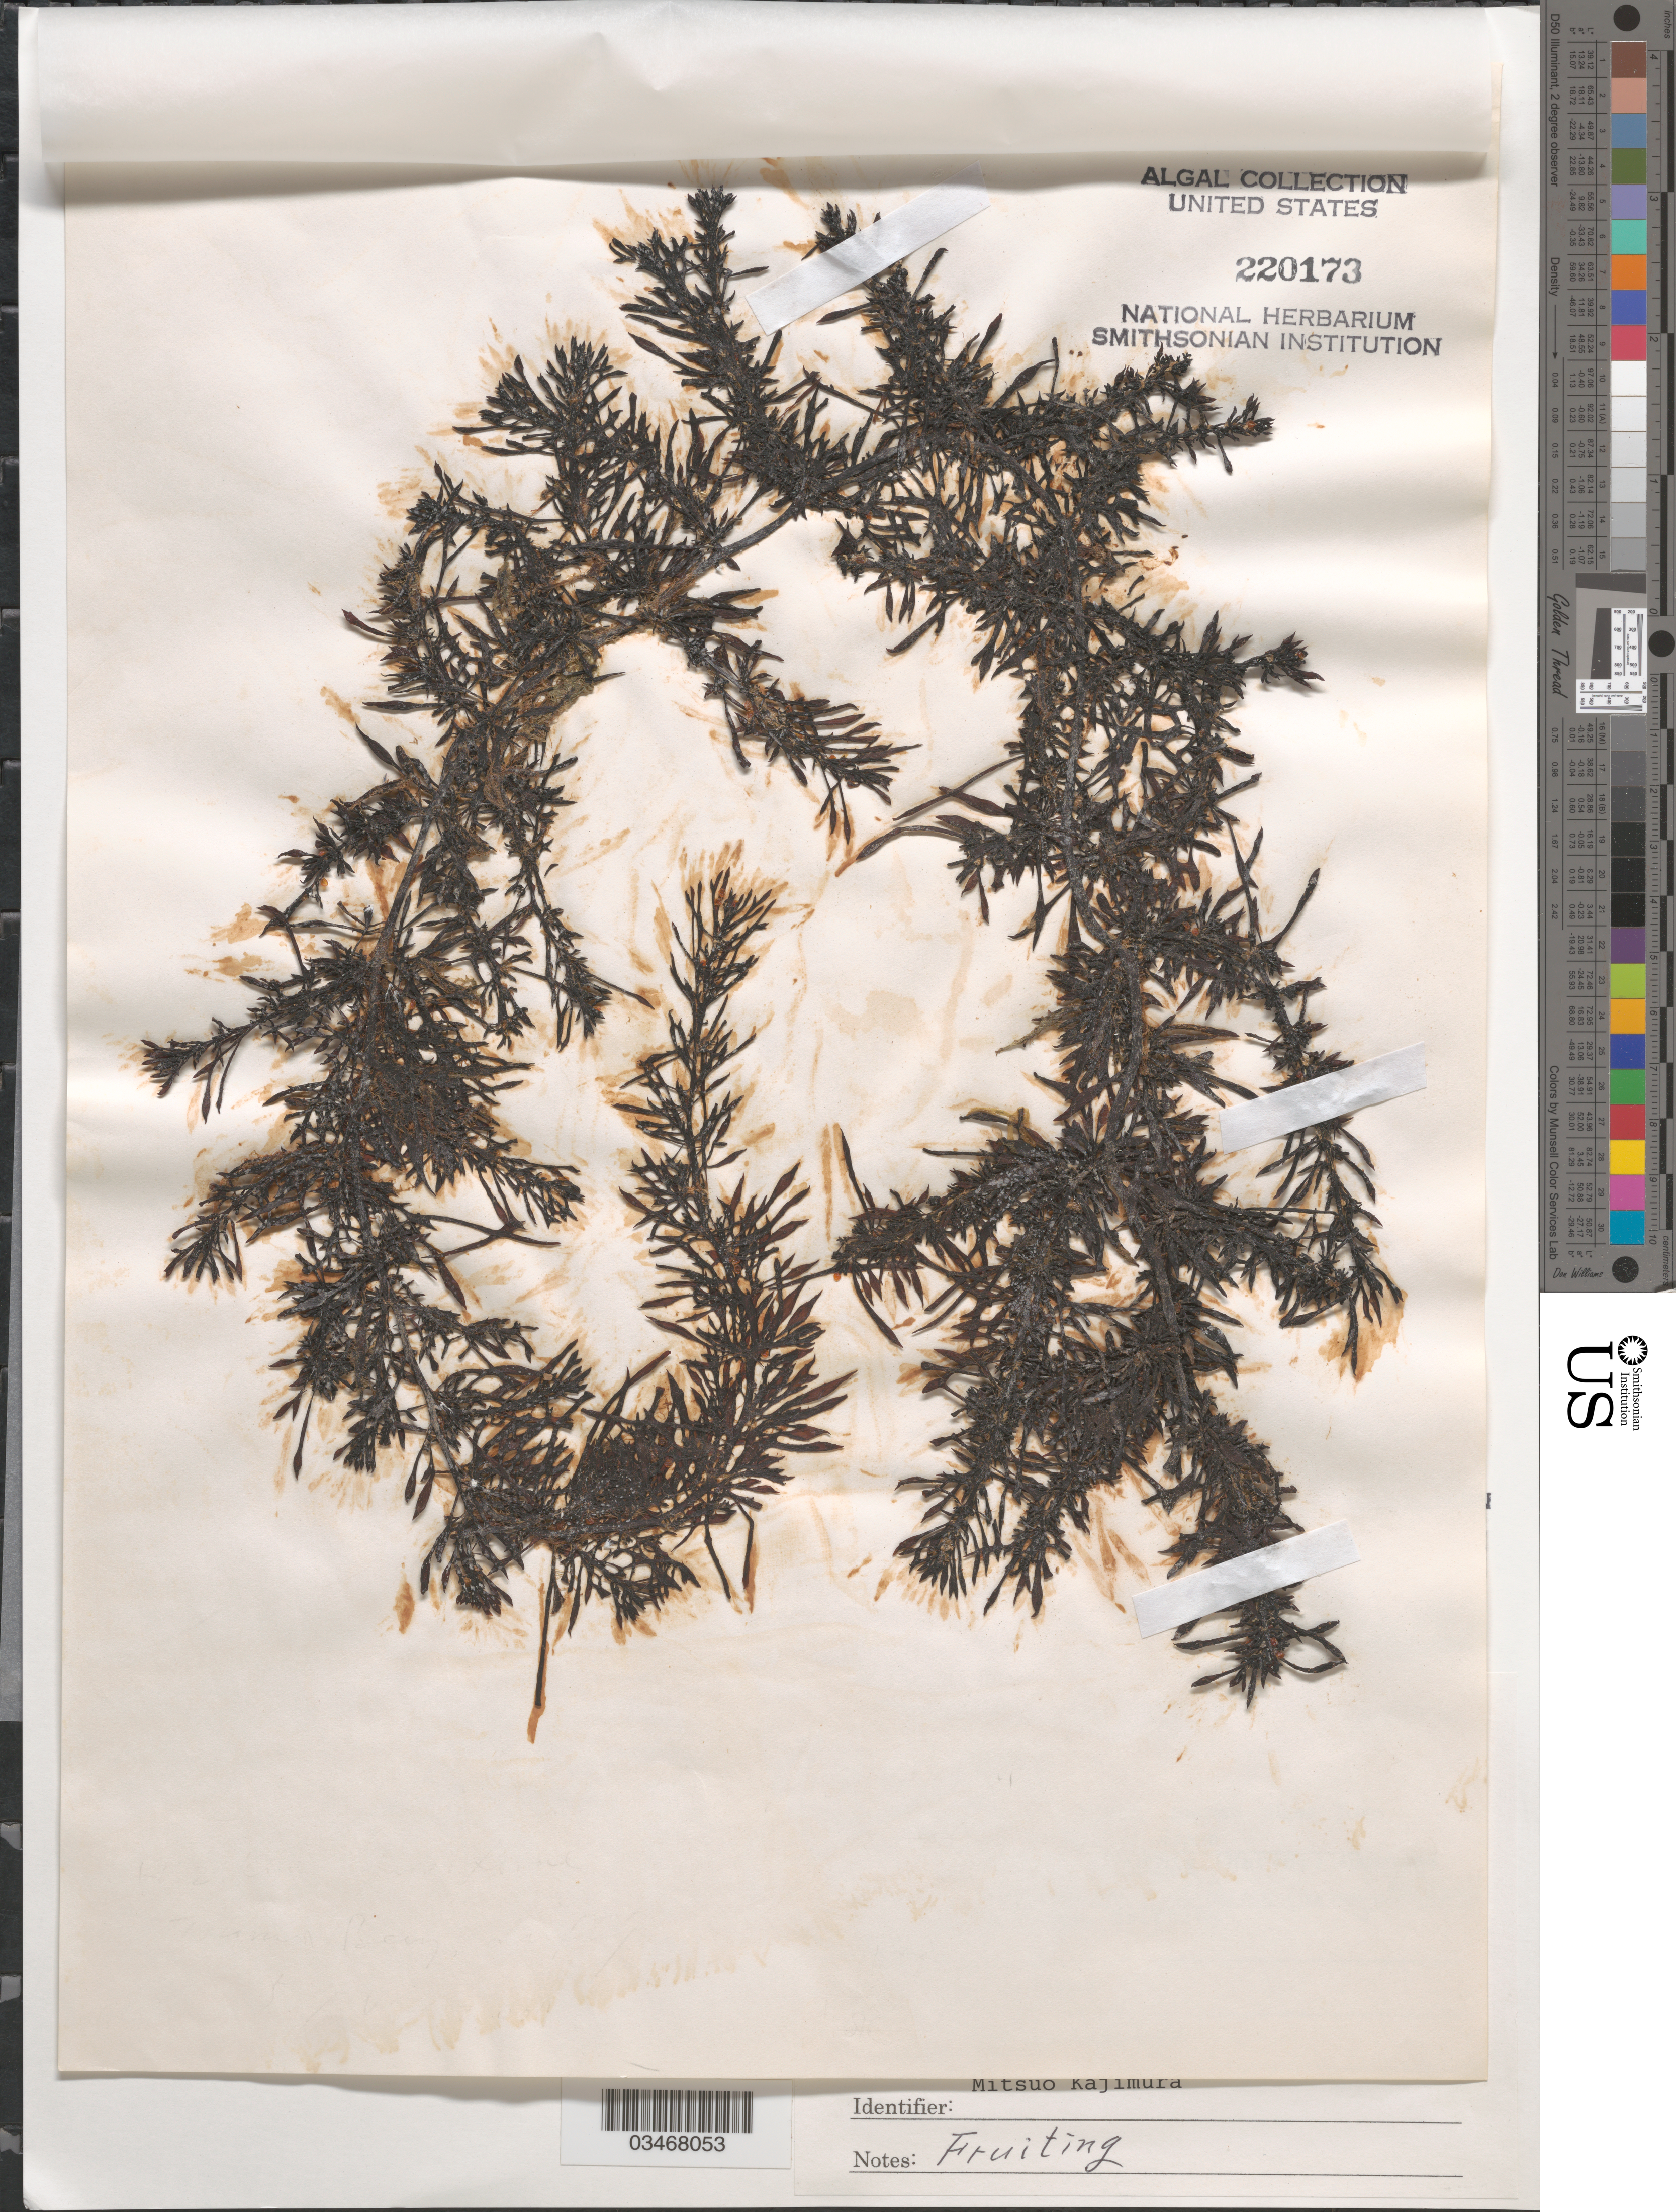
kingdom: Chromista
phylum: Ochrophyta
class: Phaeophyceae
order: Fucales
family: Sargassaceae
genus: Sargassum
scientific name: Sargassum fusiforme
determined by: Kajimura, Mitsuo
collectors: M. Kajimura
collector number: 3521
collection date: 2007-05-05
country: Japan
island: Oki Islands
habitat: drifting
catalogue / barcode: US 220173